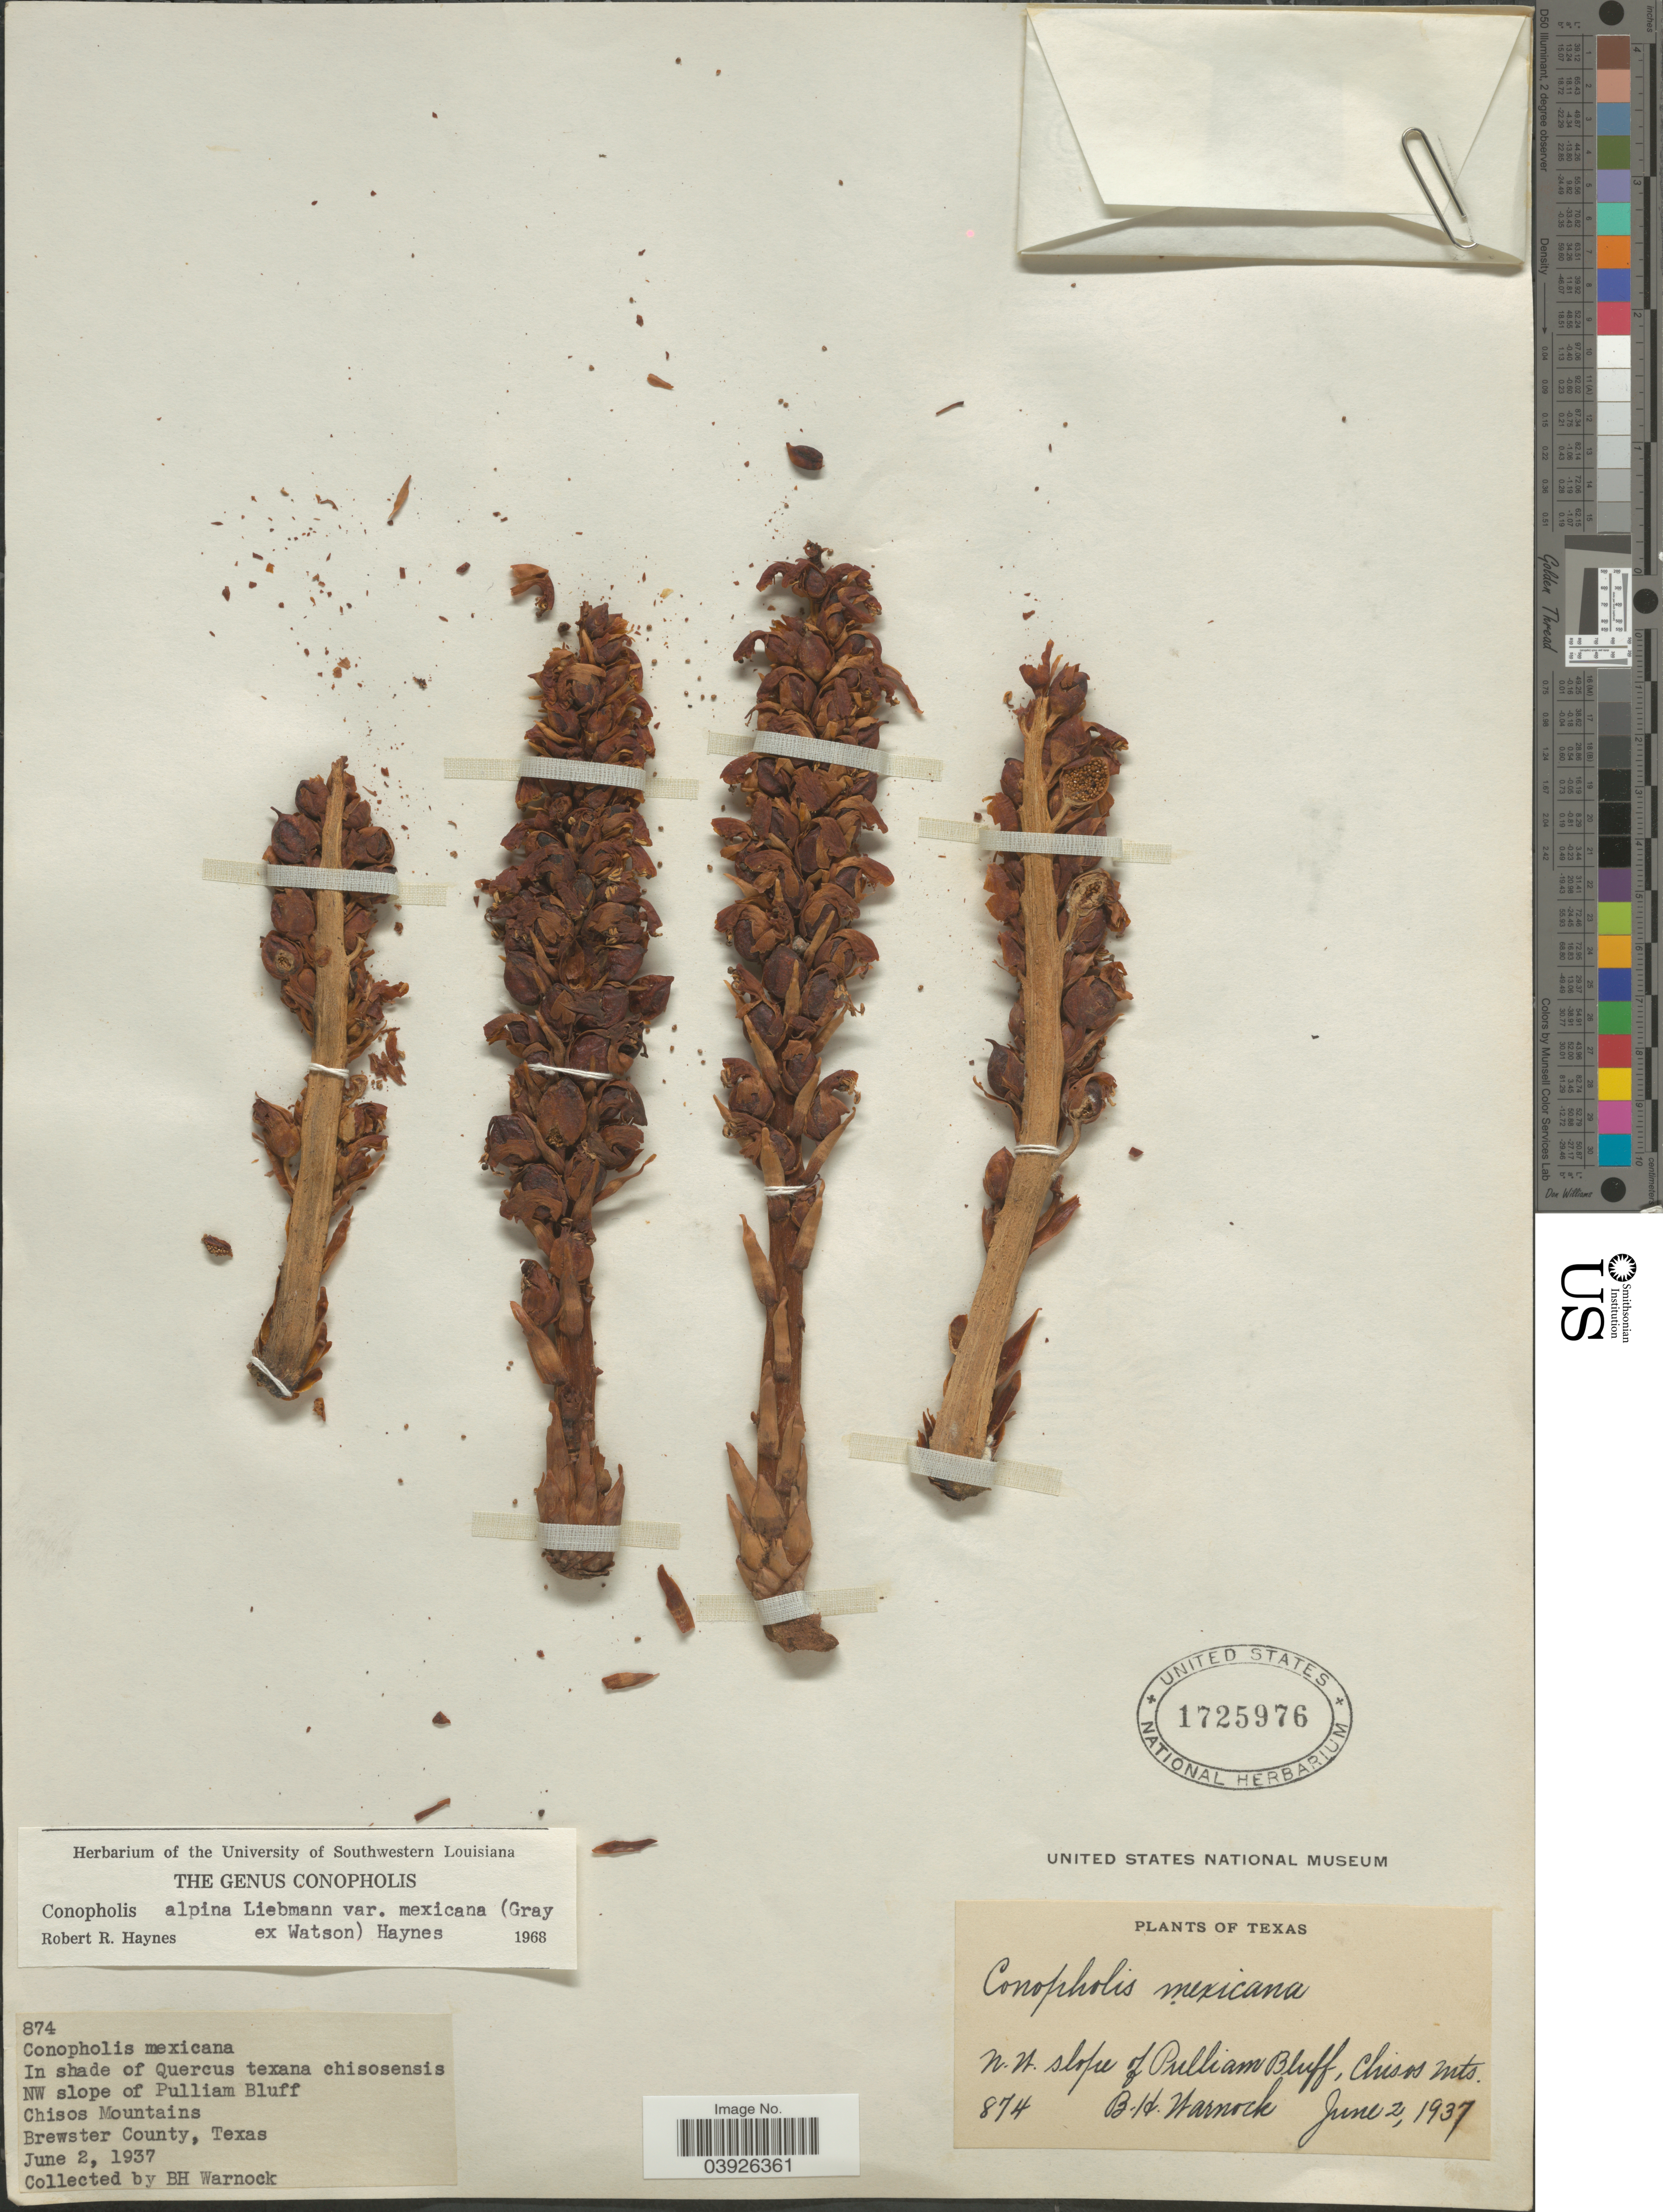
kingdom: Plantae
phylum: Tracheophyta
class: Magnoliopsida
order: Lamiales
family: Orobanchaceae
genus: Conopholis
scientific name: Conopholis alpina var. mexicana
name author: (A. Gray ex S. Watson) R.R. Haynes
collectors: B. H. Warnock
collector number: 874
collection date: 1937-06-02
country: United States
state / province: Texas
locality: NW slope of Pulliam Bluff. Chisos Mountains. Brewster County.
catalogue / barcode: US 1725976